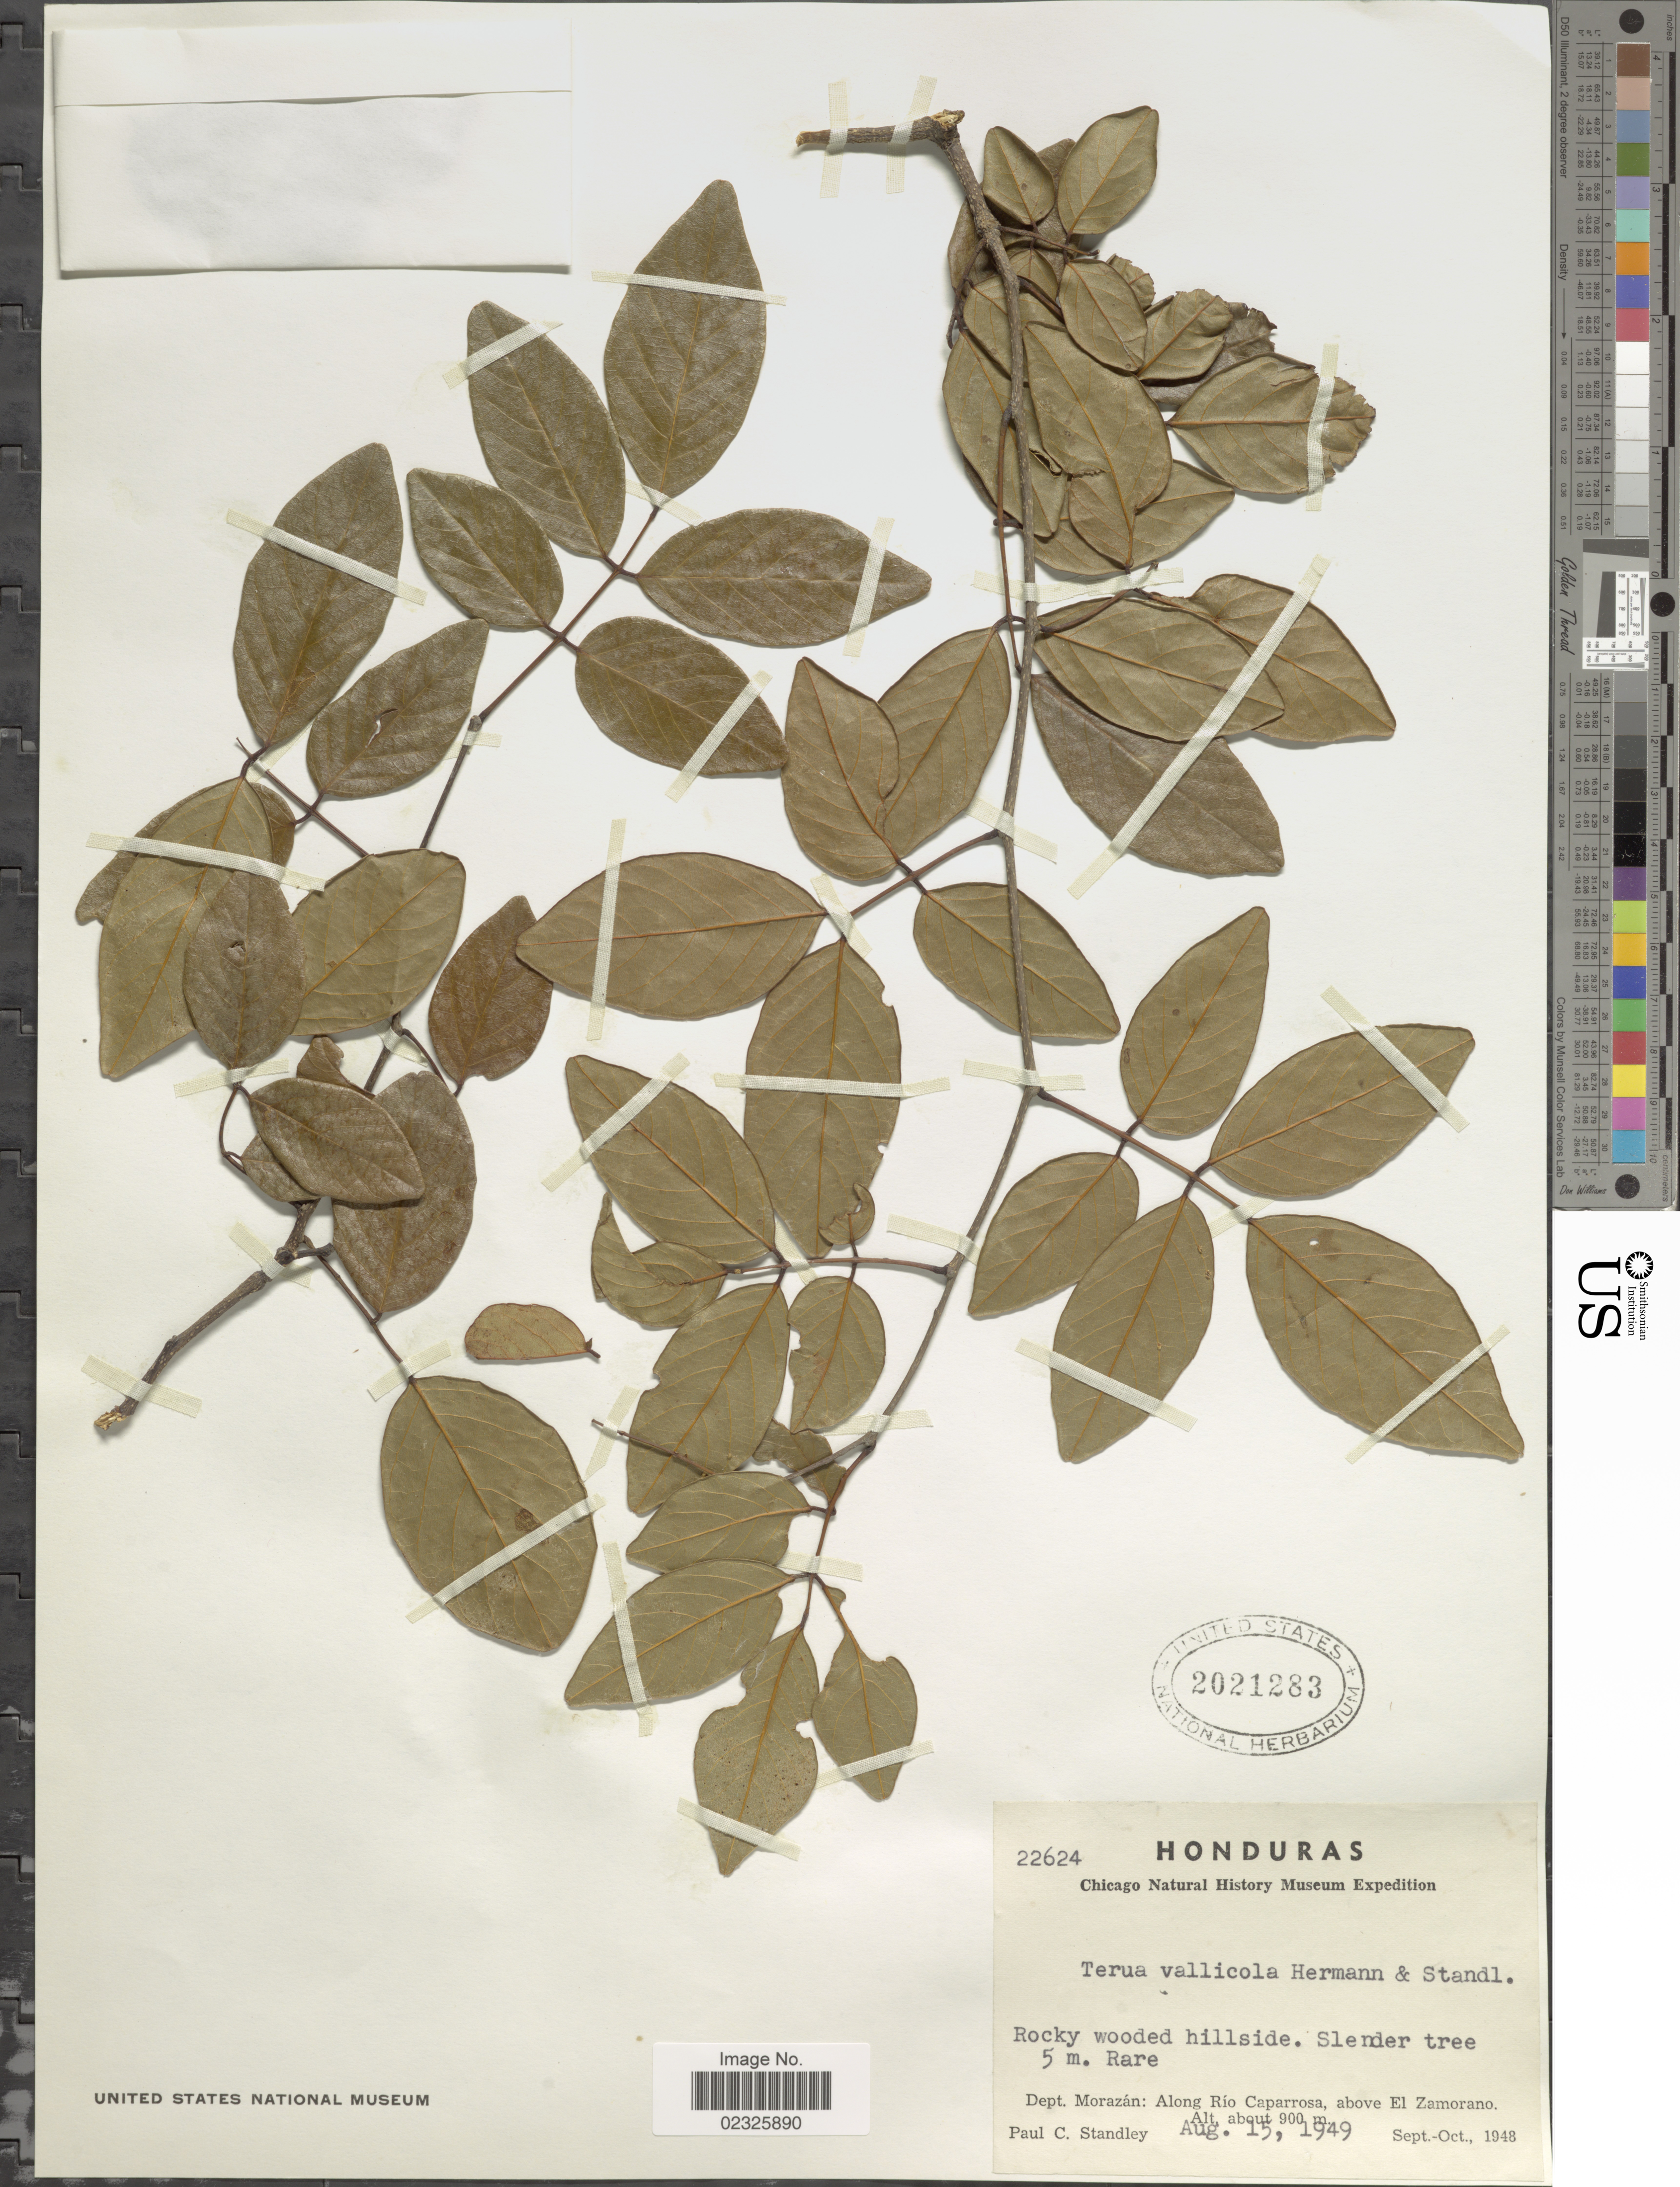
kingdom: Plantae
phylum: Tracheophyta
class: Magnoliopsida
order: Fabales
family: Fabaceae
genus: Lonchocarpus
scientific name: Lonchocarpus vallicola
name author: (Standl. & F.J. Herm.) M. Sousa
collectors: P. C. Standley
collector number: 22624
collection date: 1949-08-15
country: Honduras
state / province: Fco. Morazán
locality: Rocky wooded hillside, Dept. Morazan: along Rio Caparrosa, above El Zamorano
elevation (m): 900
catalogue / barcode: US 2021283